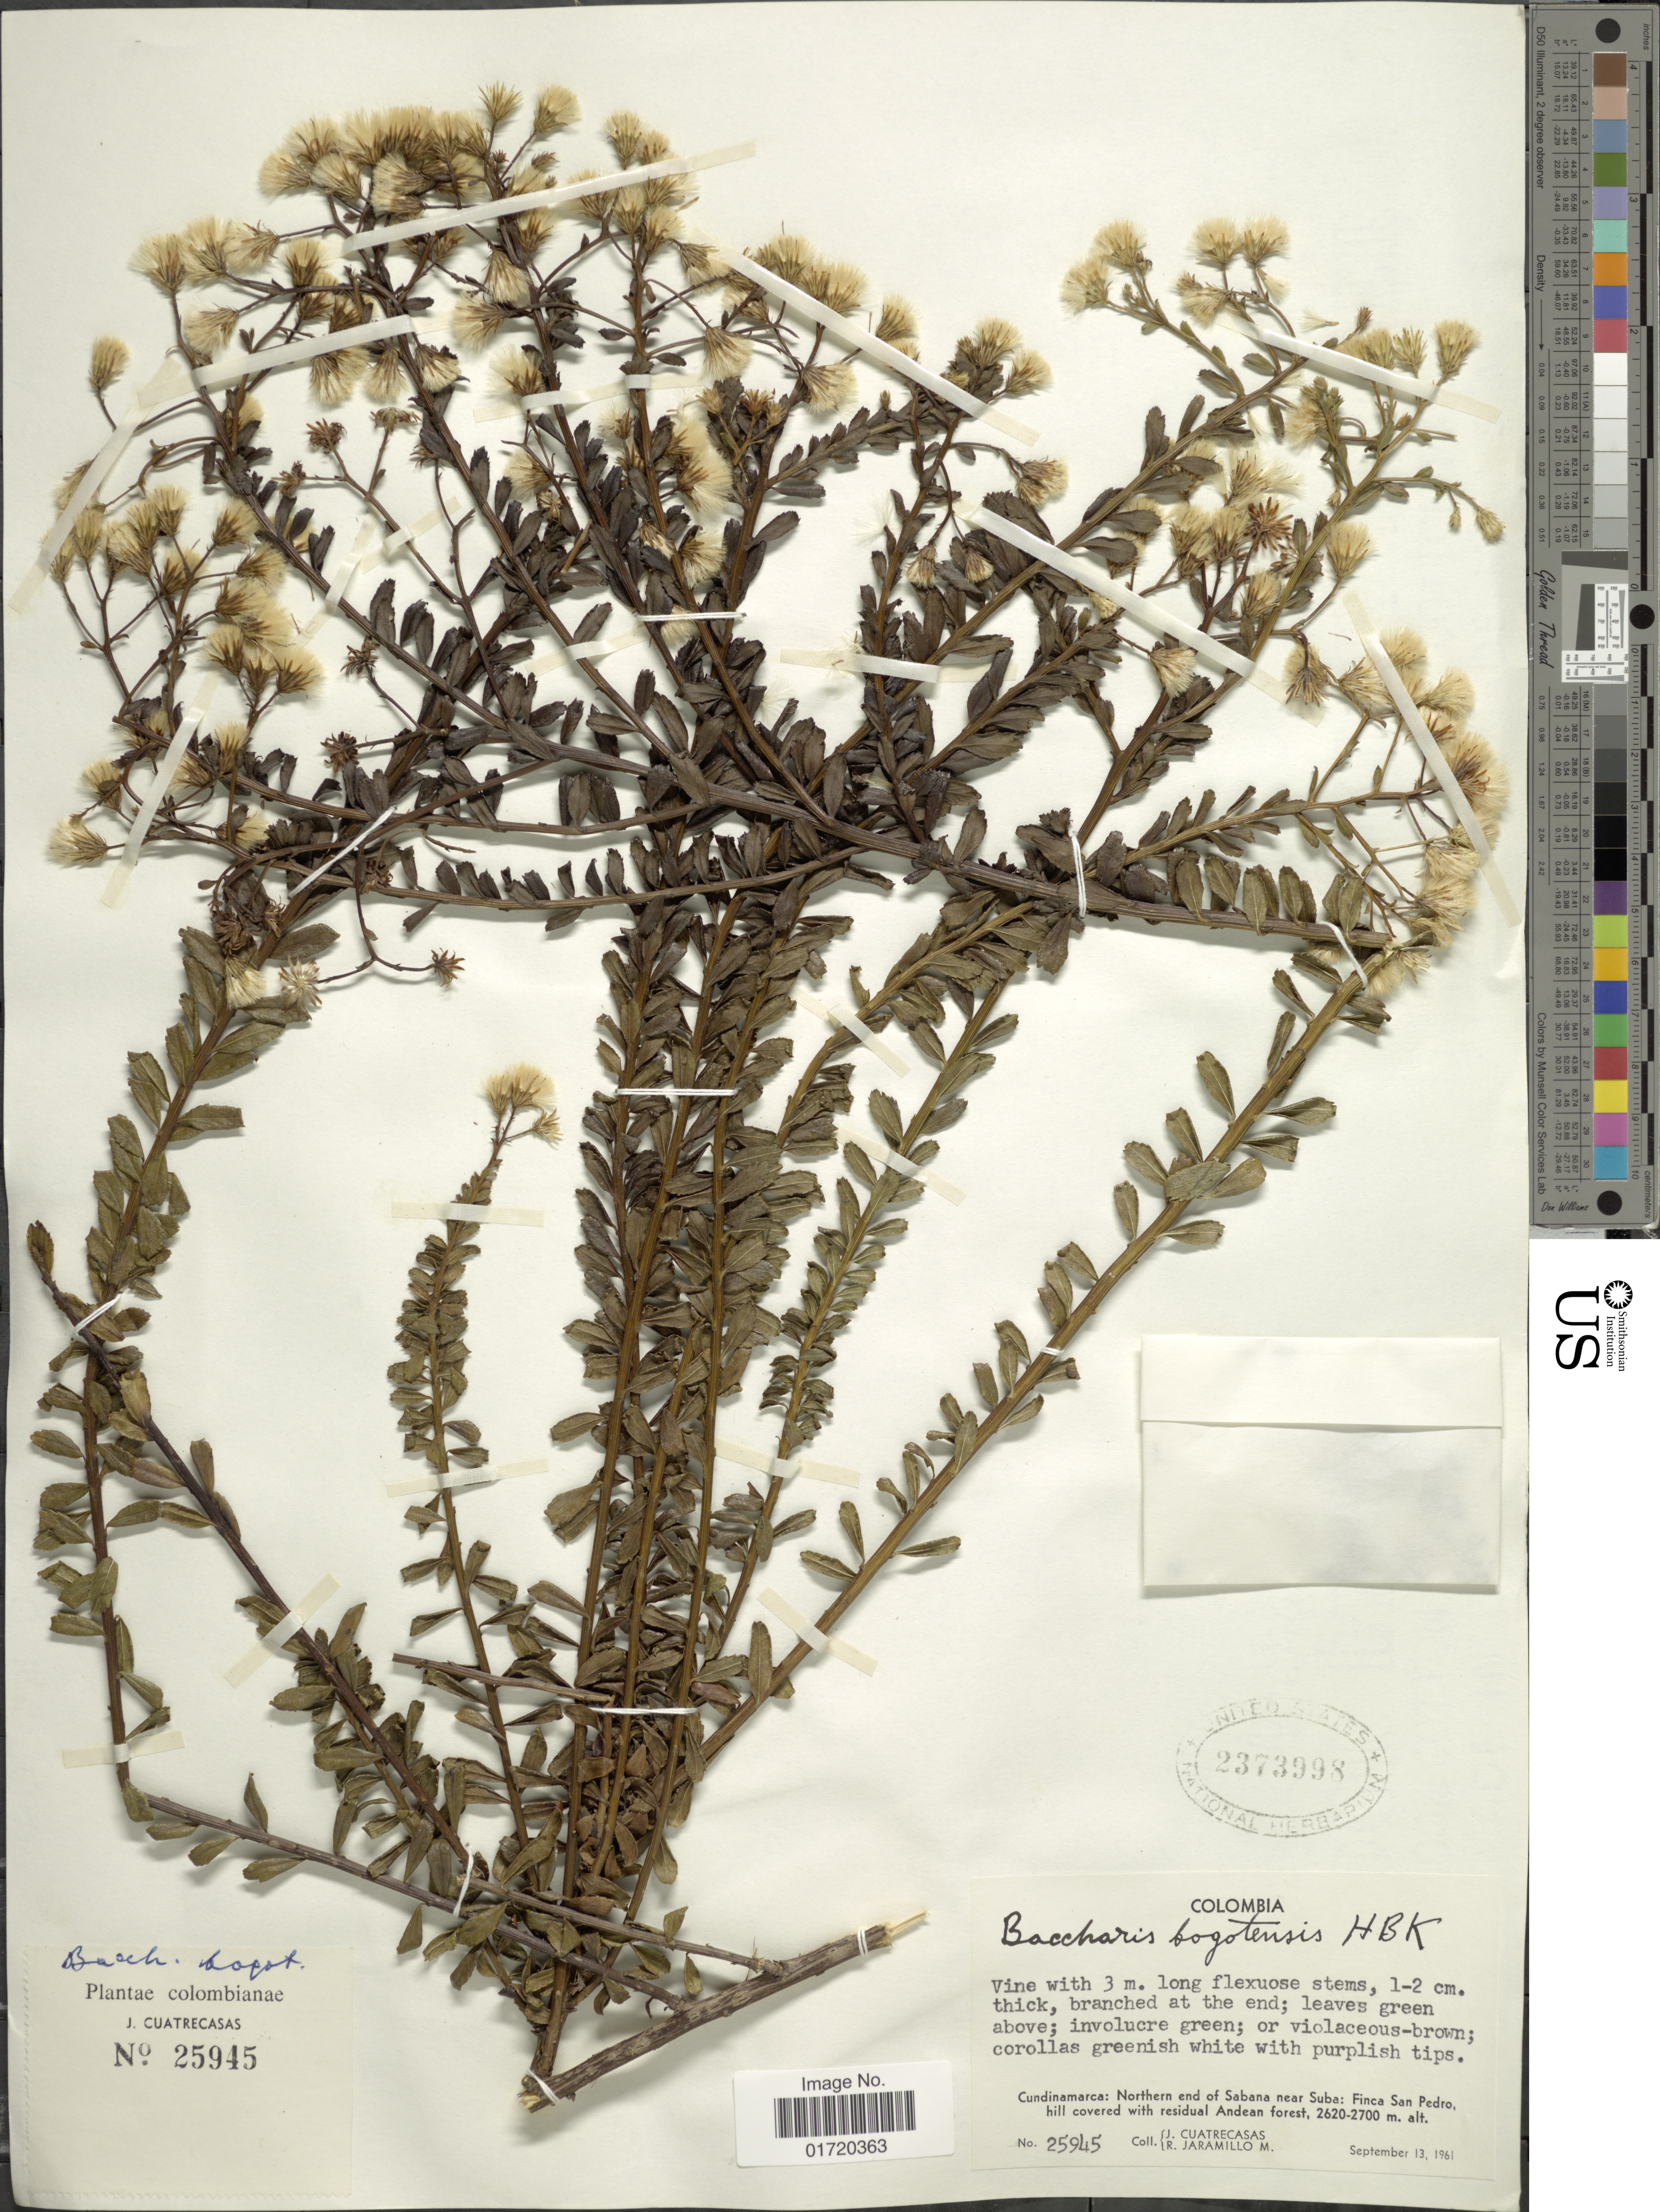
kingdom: Plantae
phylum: Tracheophyta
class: Magnoliopsida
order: Asterales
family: Asteraceae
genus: Baccharis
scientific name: Baccharis bogotensis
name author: Kunth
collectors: J. Cuatrecasas & R. Jaramillo M.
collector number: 25945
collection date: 1961-09-13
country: Colombia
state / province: Cundinamarca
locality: Northern end of Sabana near Suba, Finca San Pedro hill covered with residual Andean forest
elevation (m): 2620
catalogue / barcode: US 2373998